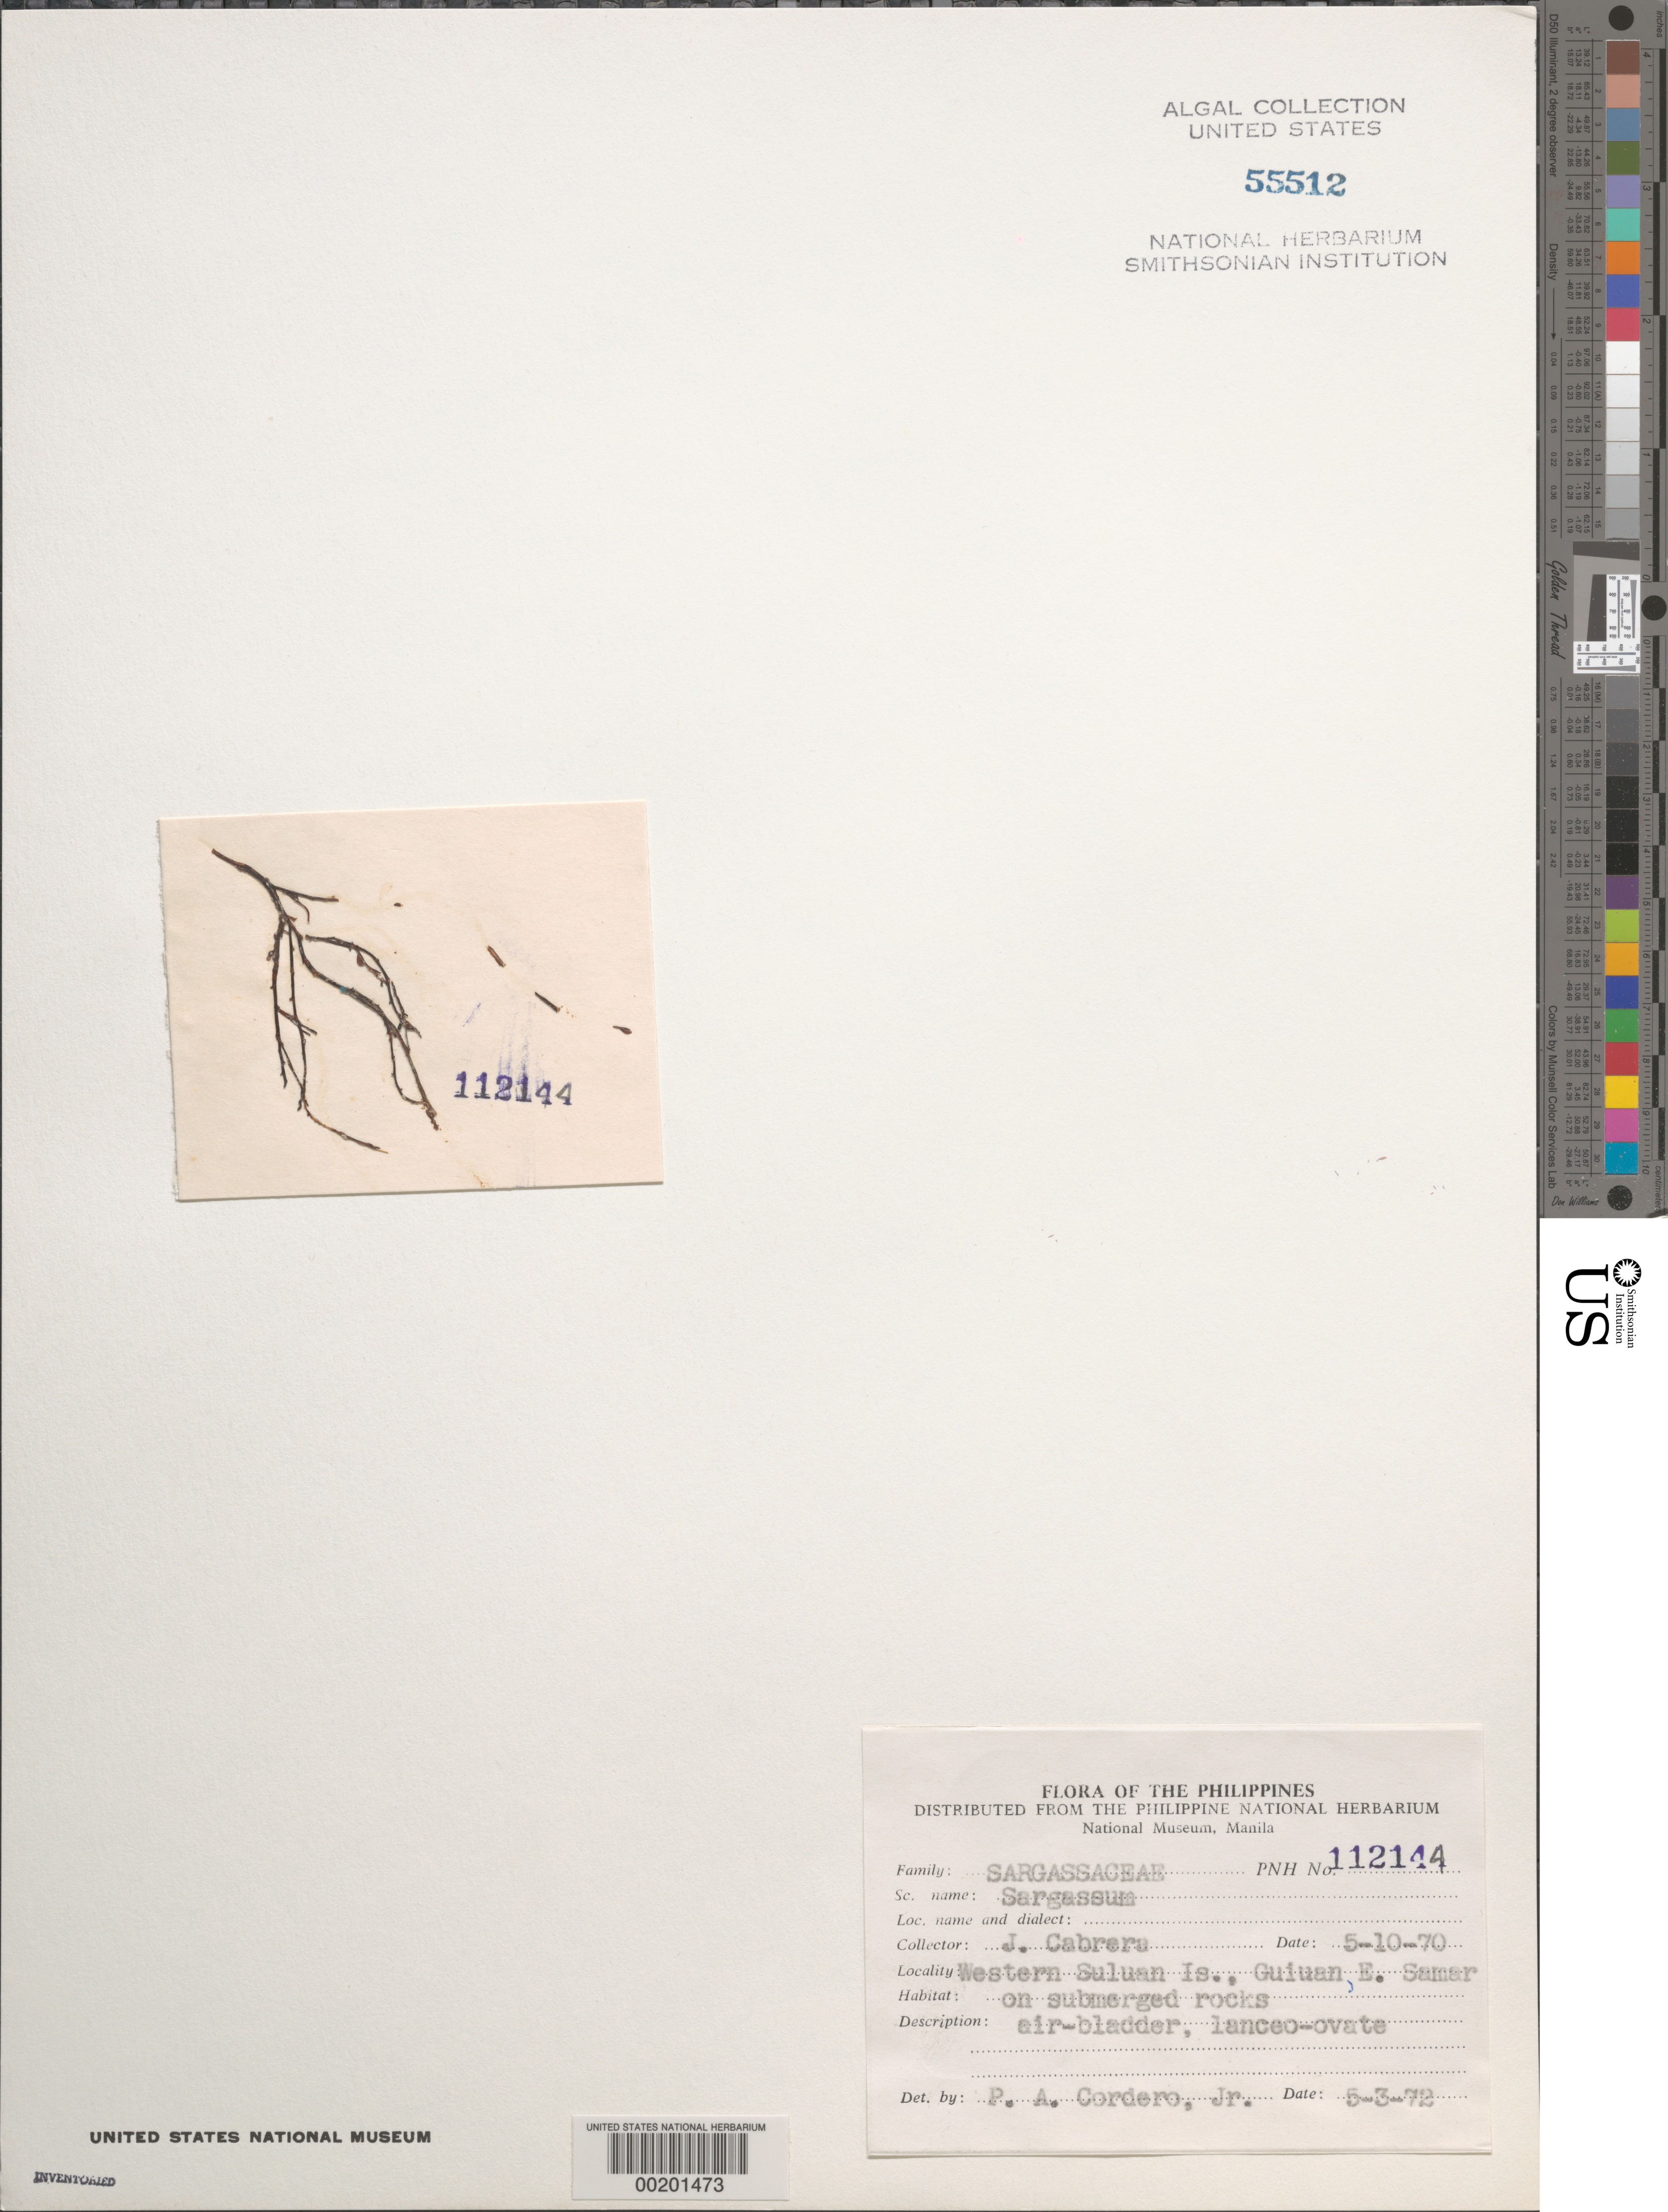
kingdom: Chromista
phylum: Ochrophyta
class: Phaeophyceae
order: Fucales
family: Sargassaceae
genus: Sargassum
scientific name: Sargassum sp.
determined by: Cordero, P. A., Jr.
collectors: J. Cabrera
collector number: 112144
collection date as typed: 10 May 1970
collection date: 1970-05-10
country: Philippines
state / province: Eastern Visayas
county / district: Eastern Samar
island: Suluan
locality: Guiuan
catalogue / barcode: US 55512